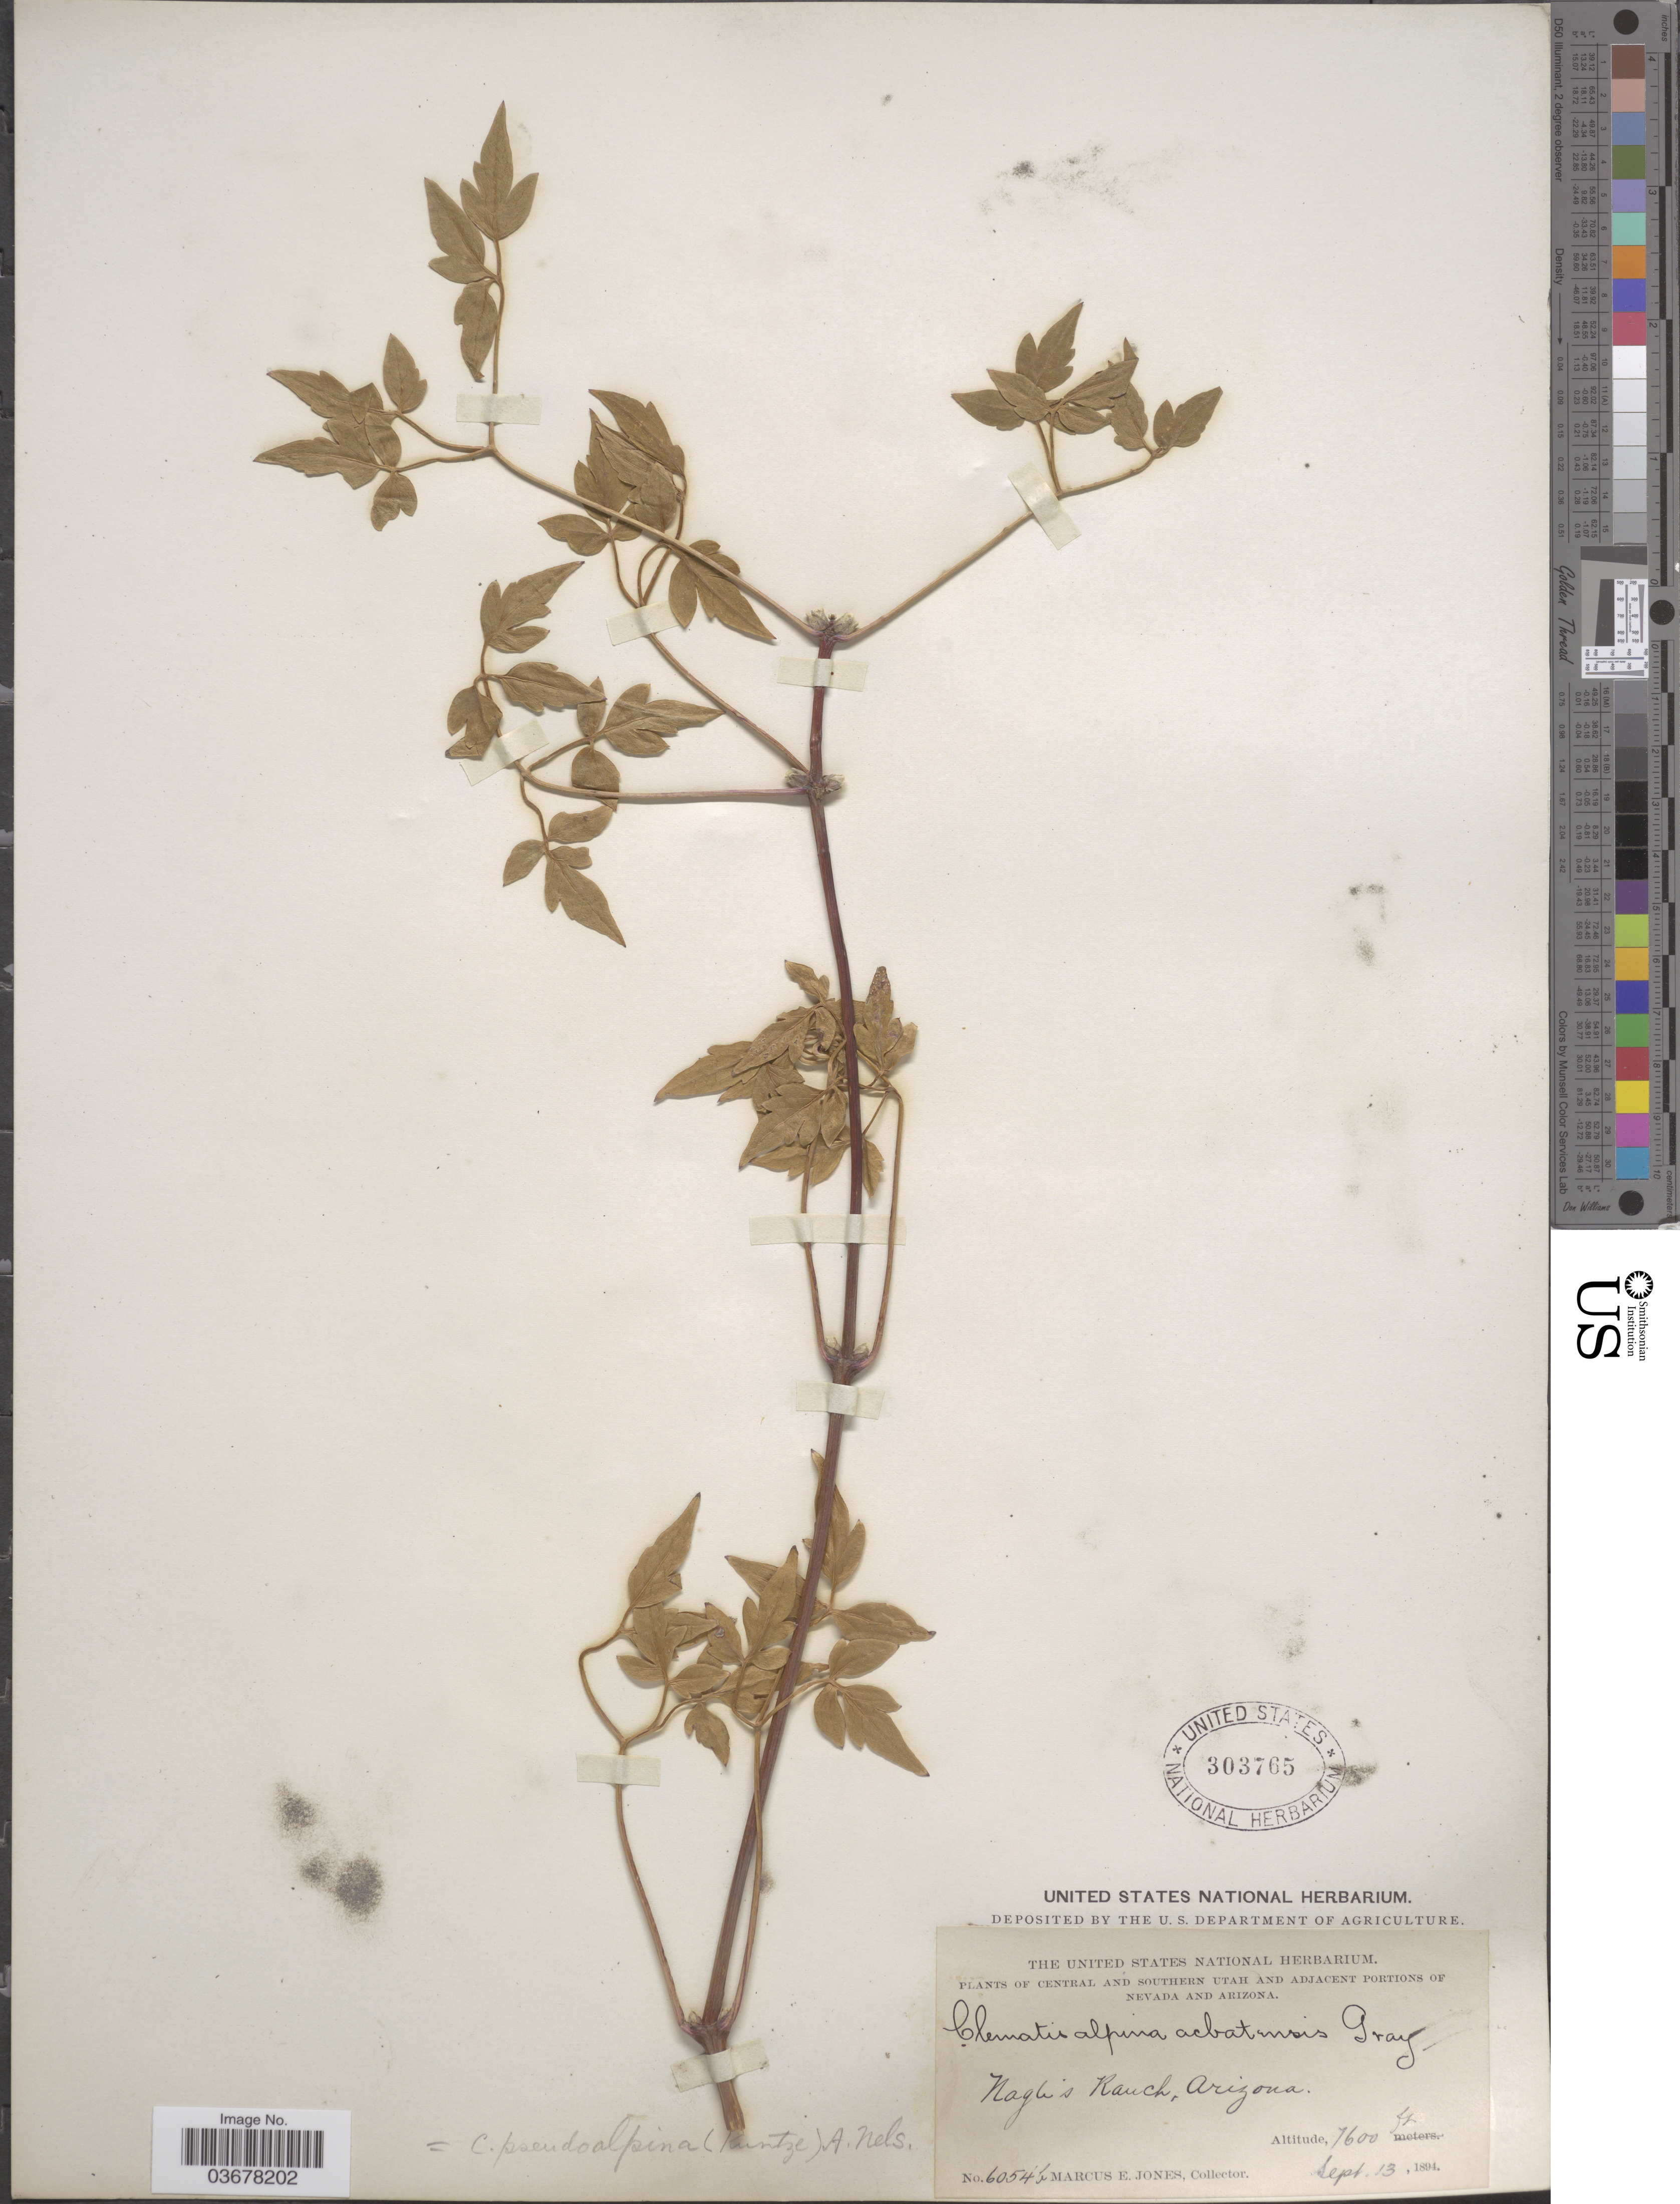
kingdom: Plantae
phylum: Tracheophyta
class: Magnoliopsida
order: Ranunculales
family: Ranunculaceae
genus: Clematis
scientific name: Clematis columbiana var. columbiana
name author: (Nutt.) Torr. & A. Gray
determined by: Strong, M. T., (US), Smithsonian Institution - National Museum of Natural History (UNITED STATES)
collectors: M. E. Jones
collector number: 6054b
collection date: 1894-09-13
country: United States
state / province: Arizona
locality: Nagle's Ranch.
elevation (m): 2316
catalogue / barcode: US 303765